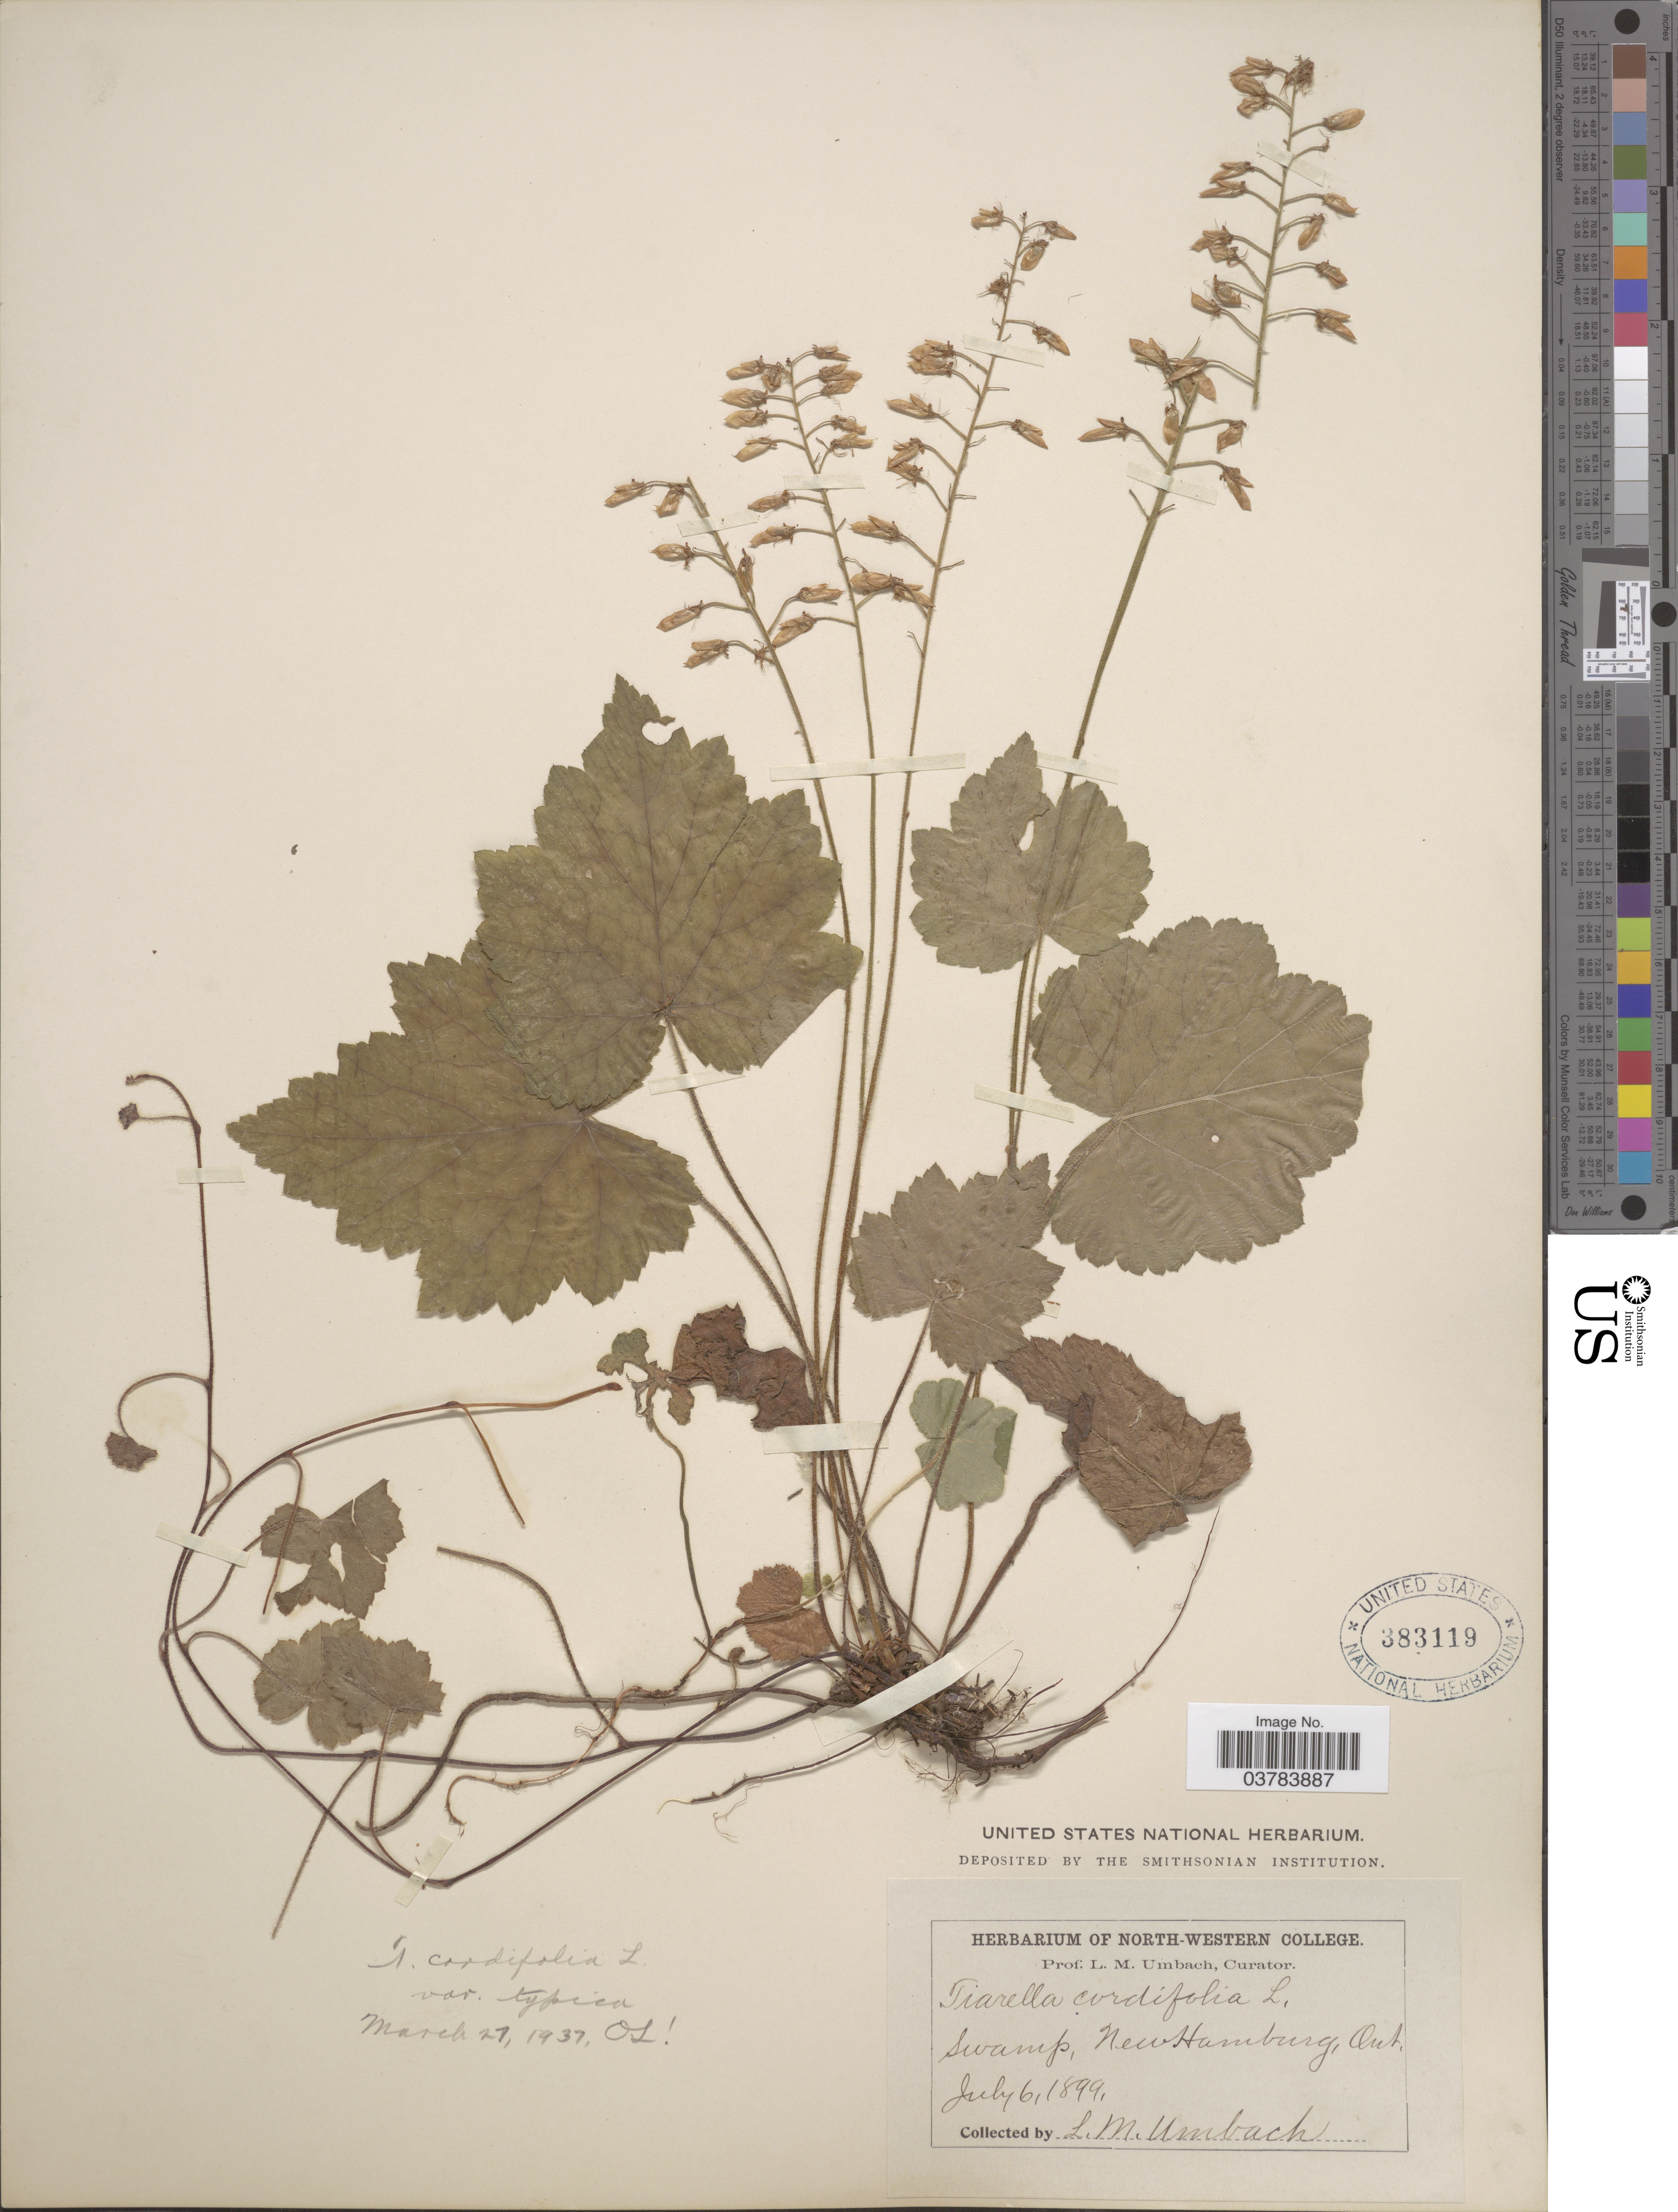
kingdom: Plantae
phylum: Tracheophyta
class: Magnoliopsida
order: Saxifragales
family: Saxifragaceae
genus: Tiarella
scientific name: Tiarella cordifolia var. typica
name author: Lakela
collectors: L. M. Umbach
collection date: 1899-07-06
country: Canada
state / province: Ontario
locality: Swamp, New Hamburg.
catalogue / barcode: US 383119